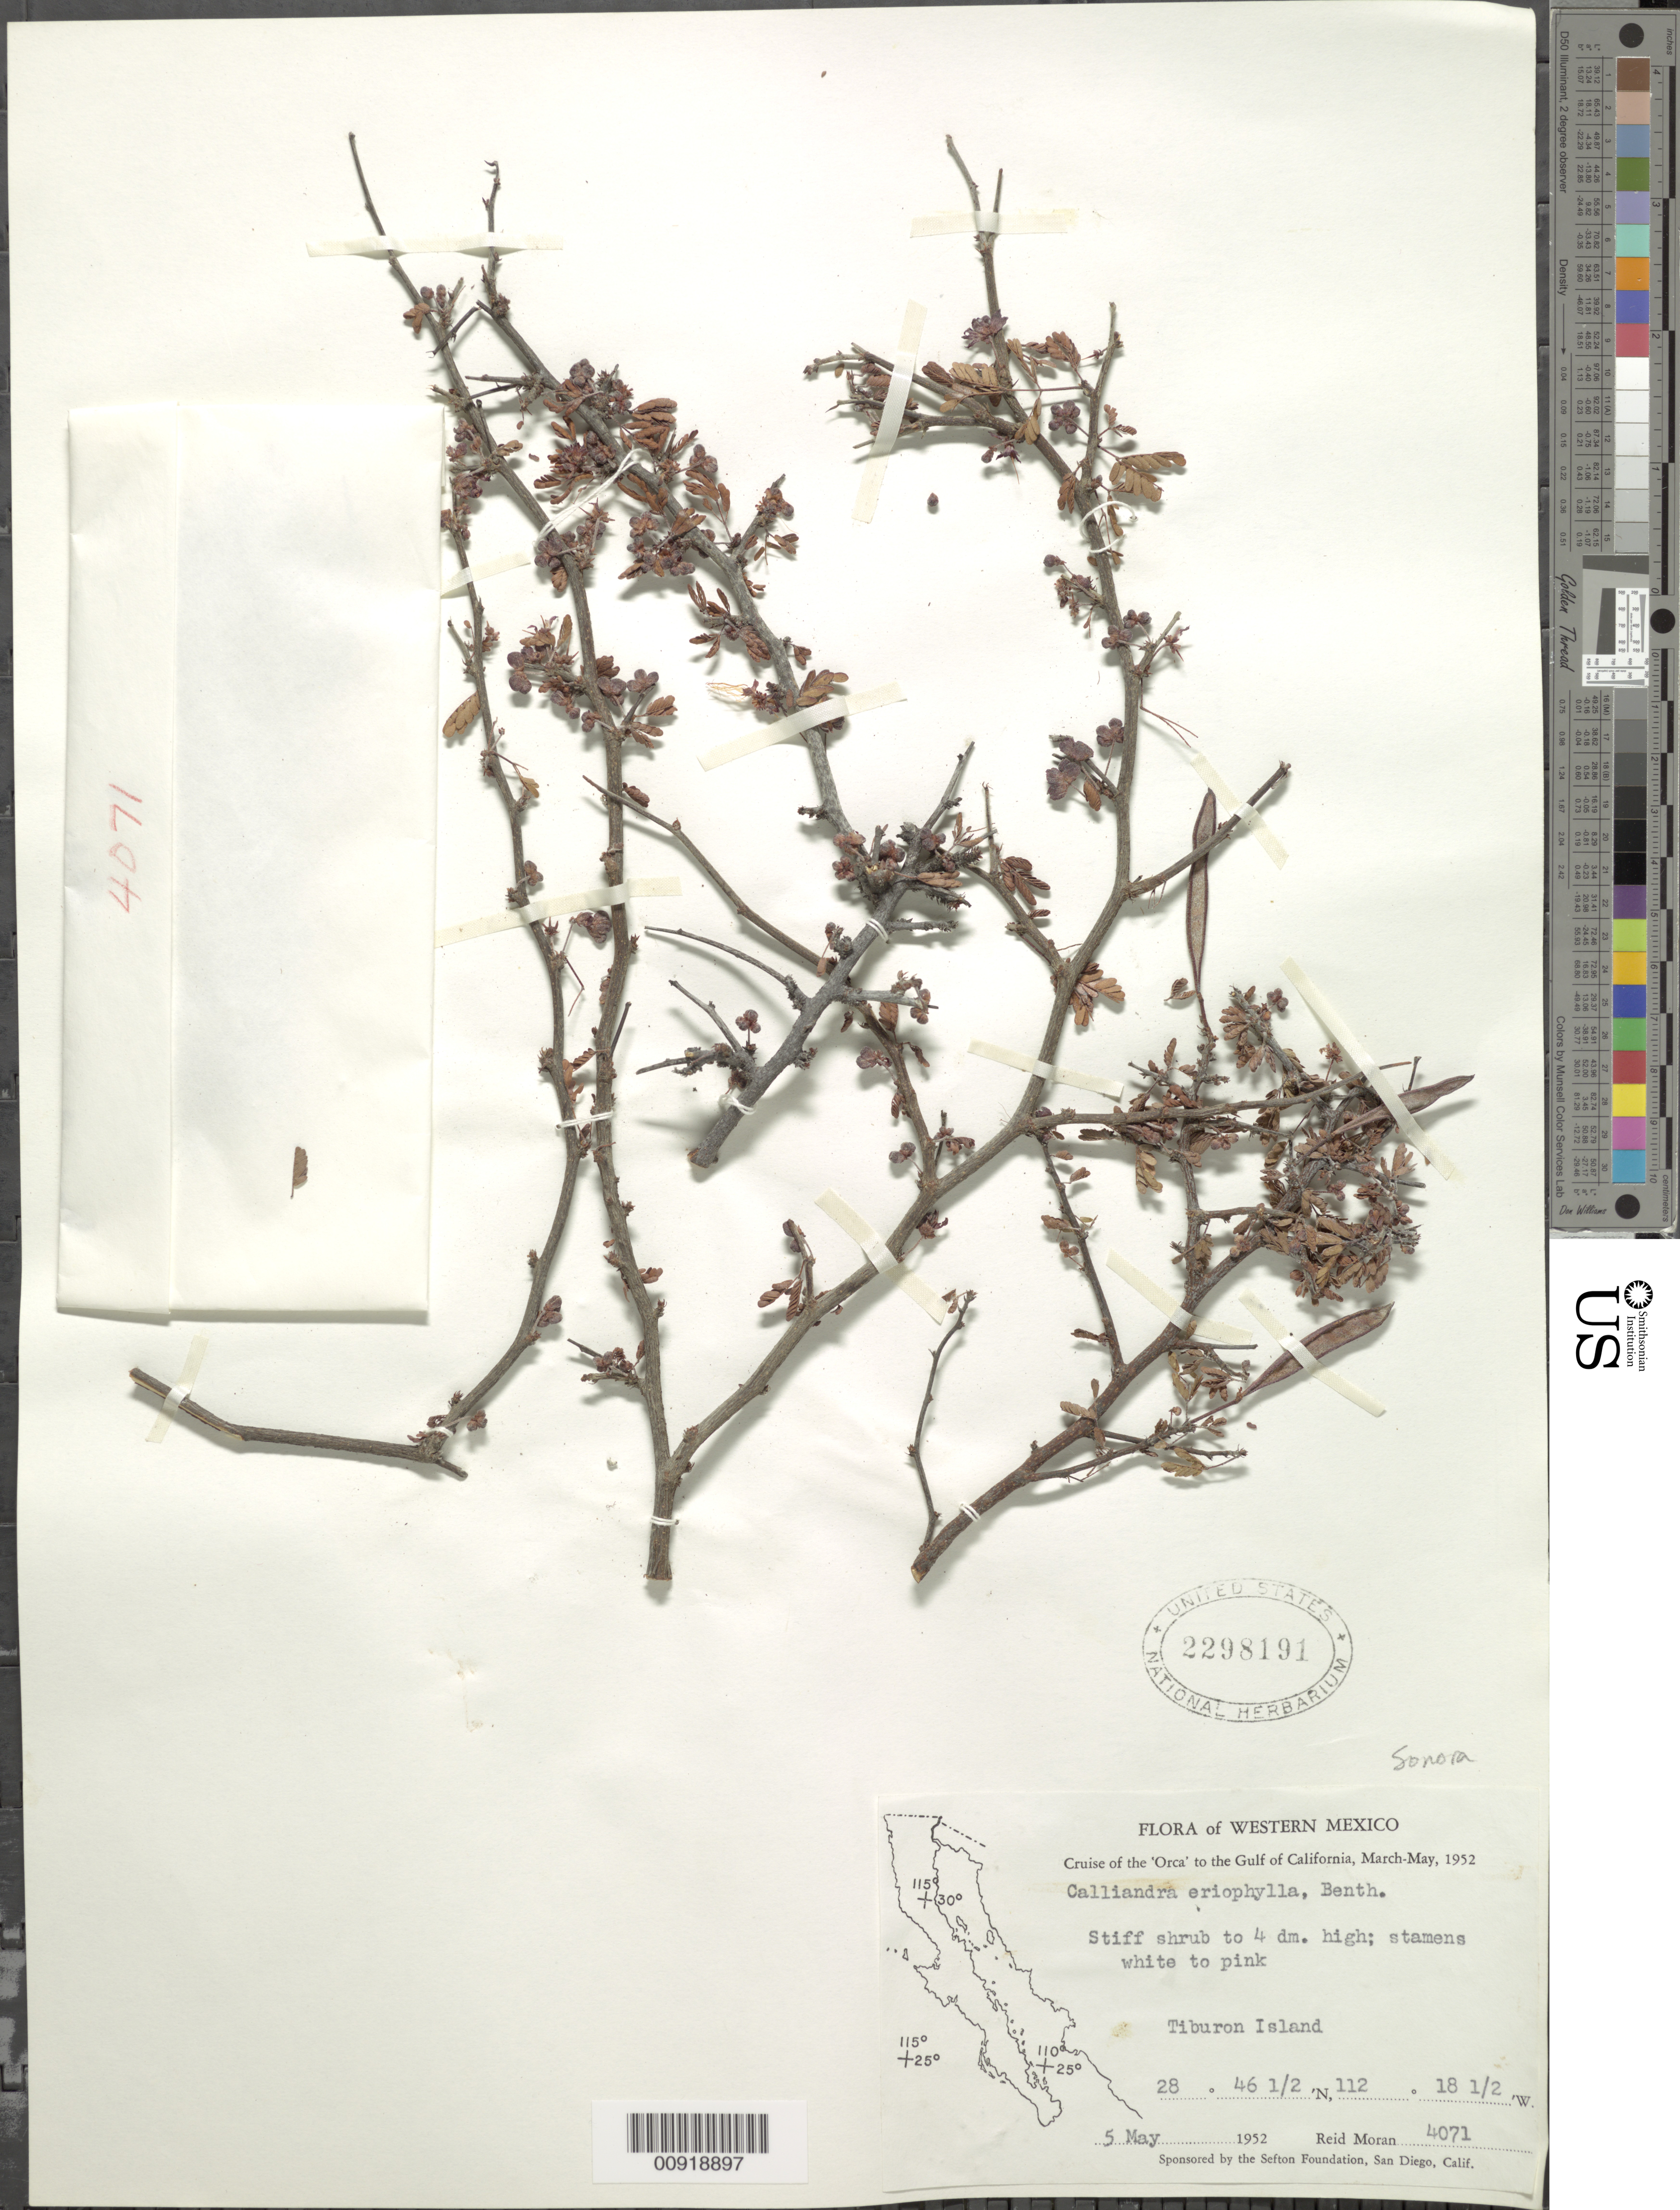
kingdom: Plantae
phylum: Tracheophyta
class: Magnoliopsida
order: Fabales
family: Fabaceae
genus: Calliandra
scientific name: Calliandra eriophylla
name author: Benth.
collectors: R. V. Moran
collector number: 4071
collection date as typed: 05 May 1952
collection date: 1952-05-05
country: Mexico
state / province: Sonora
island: Tiburon I.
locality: Tiburon Island.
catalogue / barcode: US 2298191